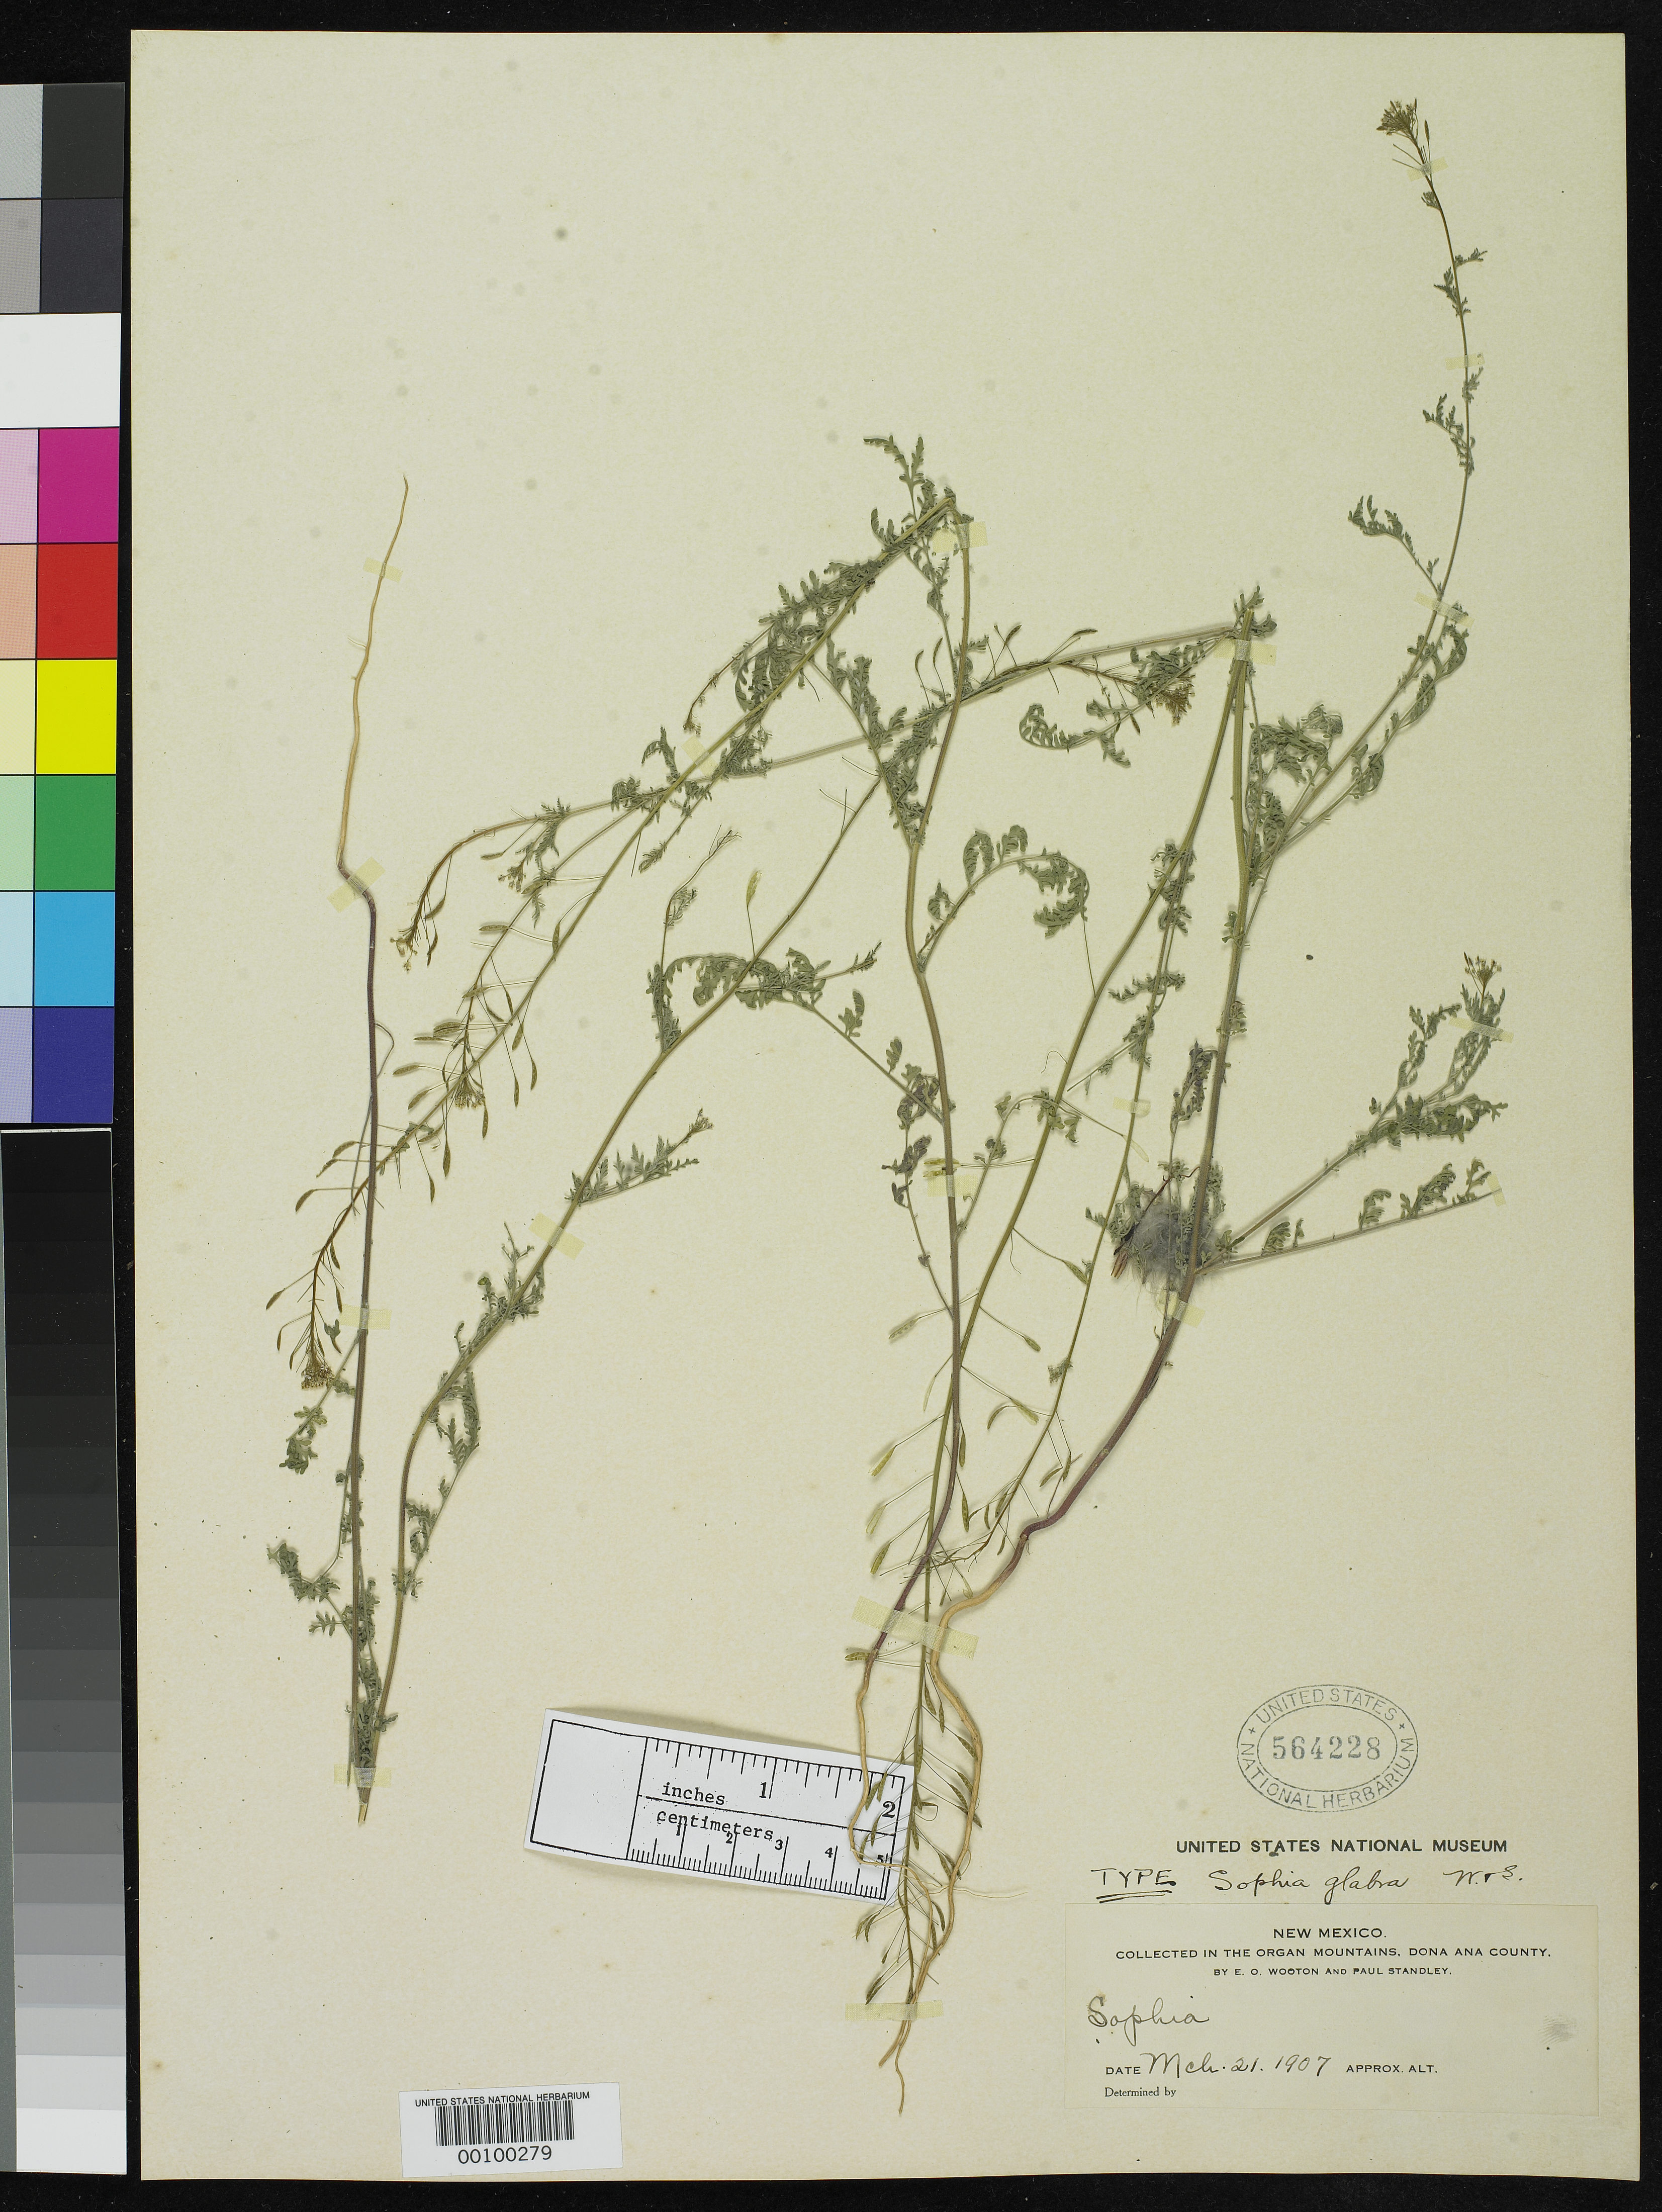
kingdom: Plantae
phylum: Tracheophyta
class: Magnoliopsida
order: Brassicales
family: Brassicaceae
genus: Sophia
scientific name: Sophia glabra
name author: Wooton & Standl.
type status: Holotype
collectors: E. O. Wooton & P. C. Standley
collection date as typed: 21 Mar 1907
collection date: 1907-03-21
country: United States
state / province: New Mexico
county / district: Dona Ana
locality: Organ Mts., near Van Pattens Camp.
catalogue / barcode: US 564228